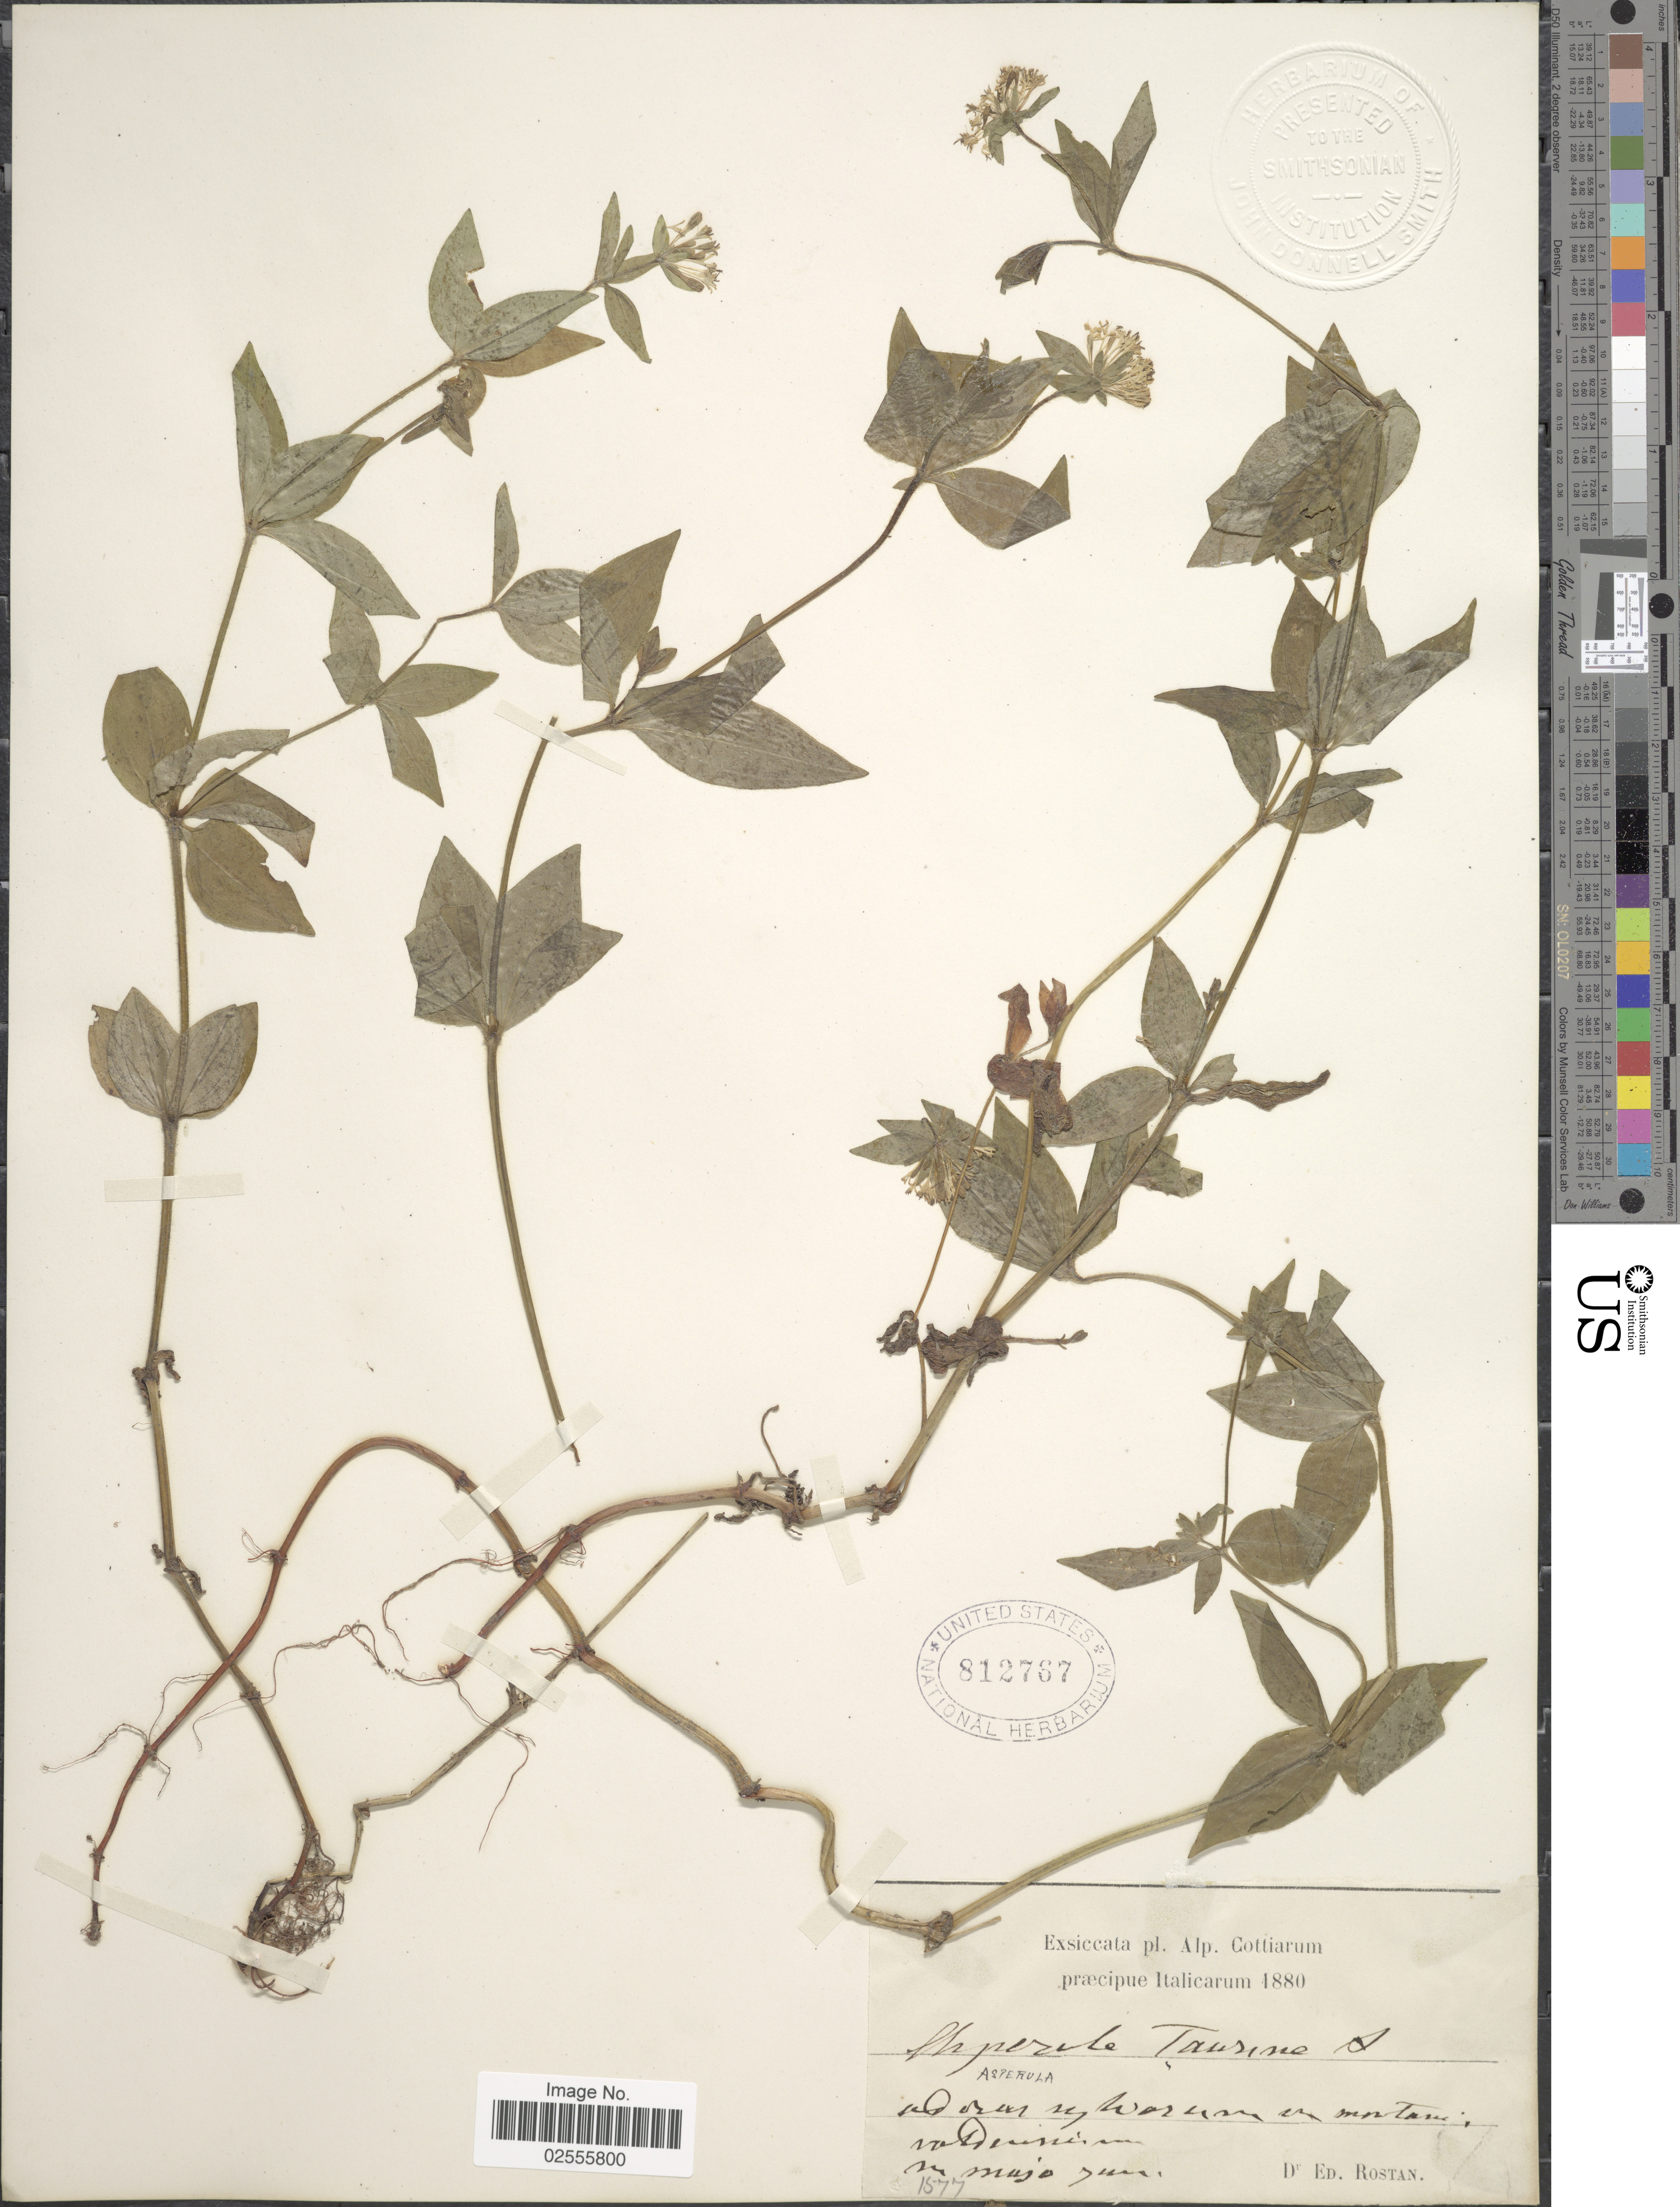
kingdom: Plantae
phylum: Tracheophyta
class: Magnoliopsida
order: Gentianales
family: Rubiaceae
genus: Asperula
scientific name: Asperula taurina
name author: L.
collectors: E. Rostan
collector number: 1577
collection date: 1880-05/1880-06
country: Italy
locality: Alp. Cottiarum praecipue Italicarum, [illegible text] sylvarum [illegible text] mostam: vatserisimi.[interpreted]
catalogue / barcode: US 812767